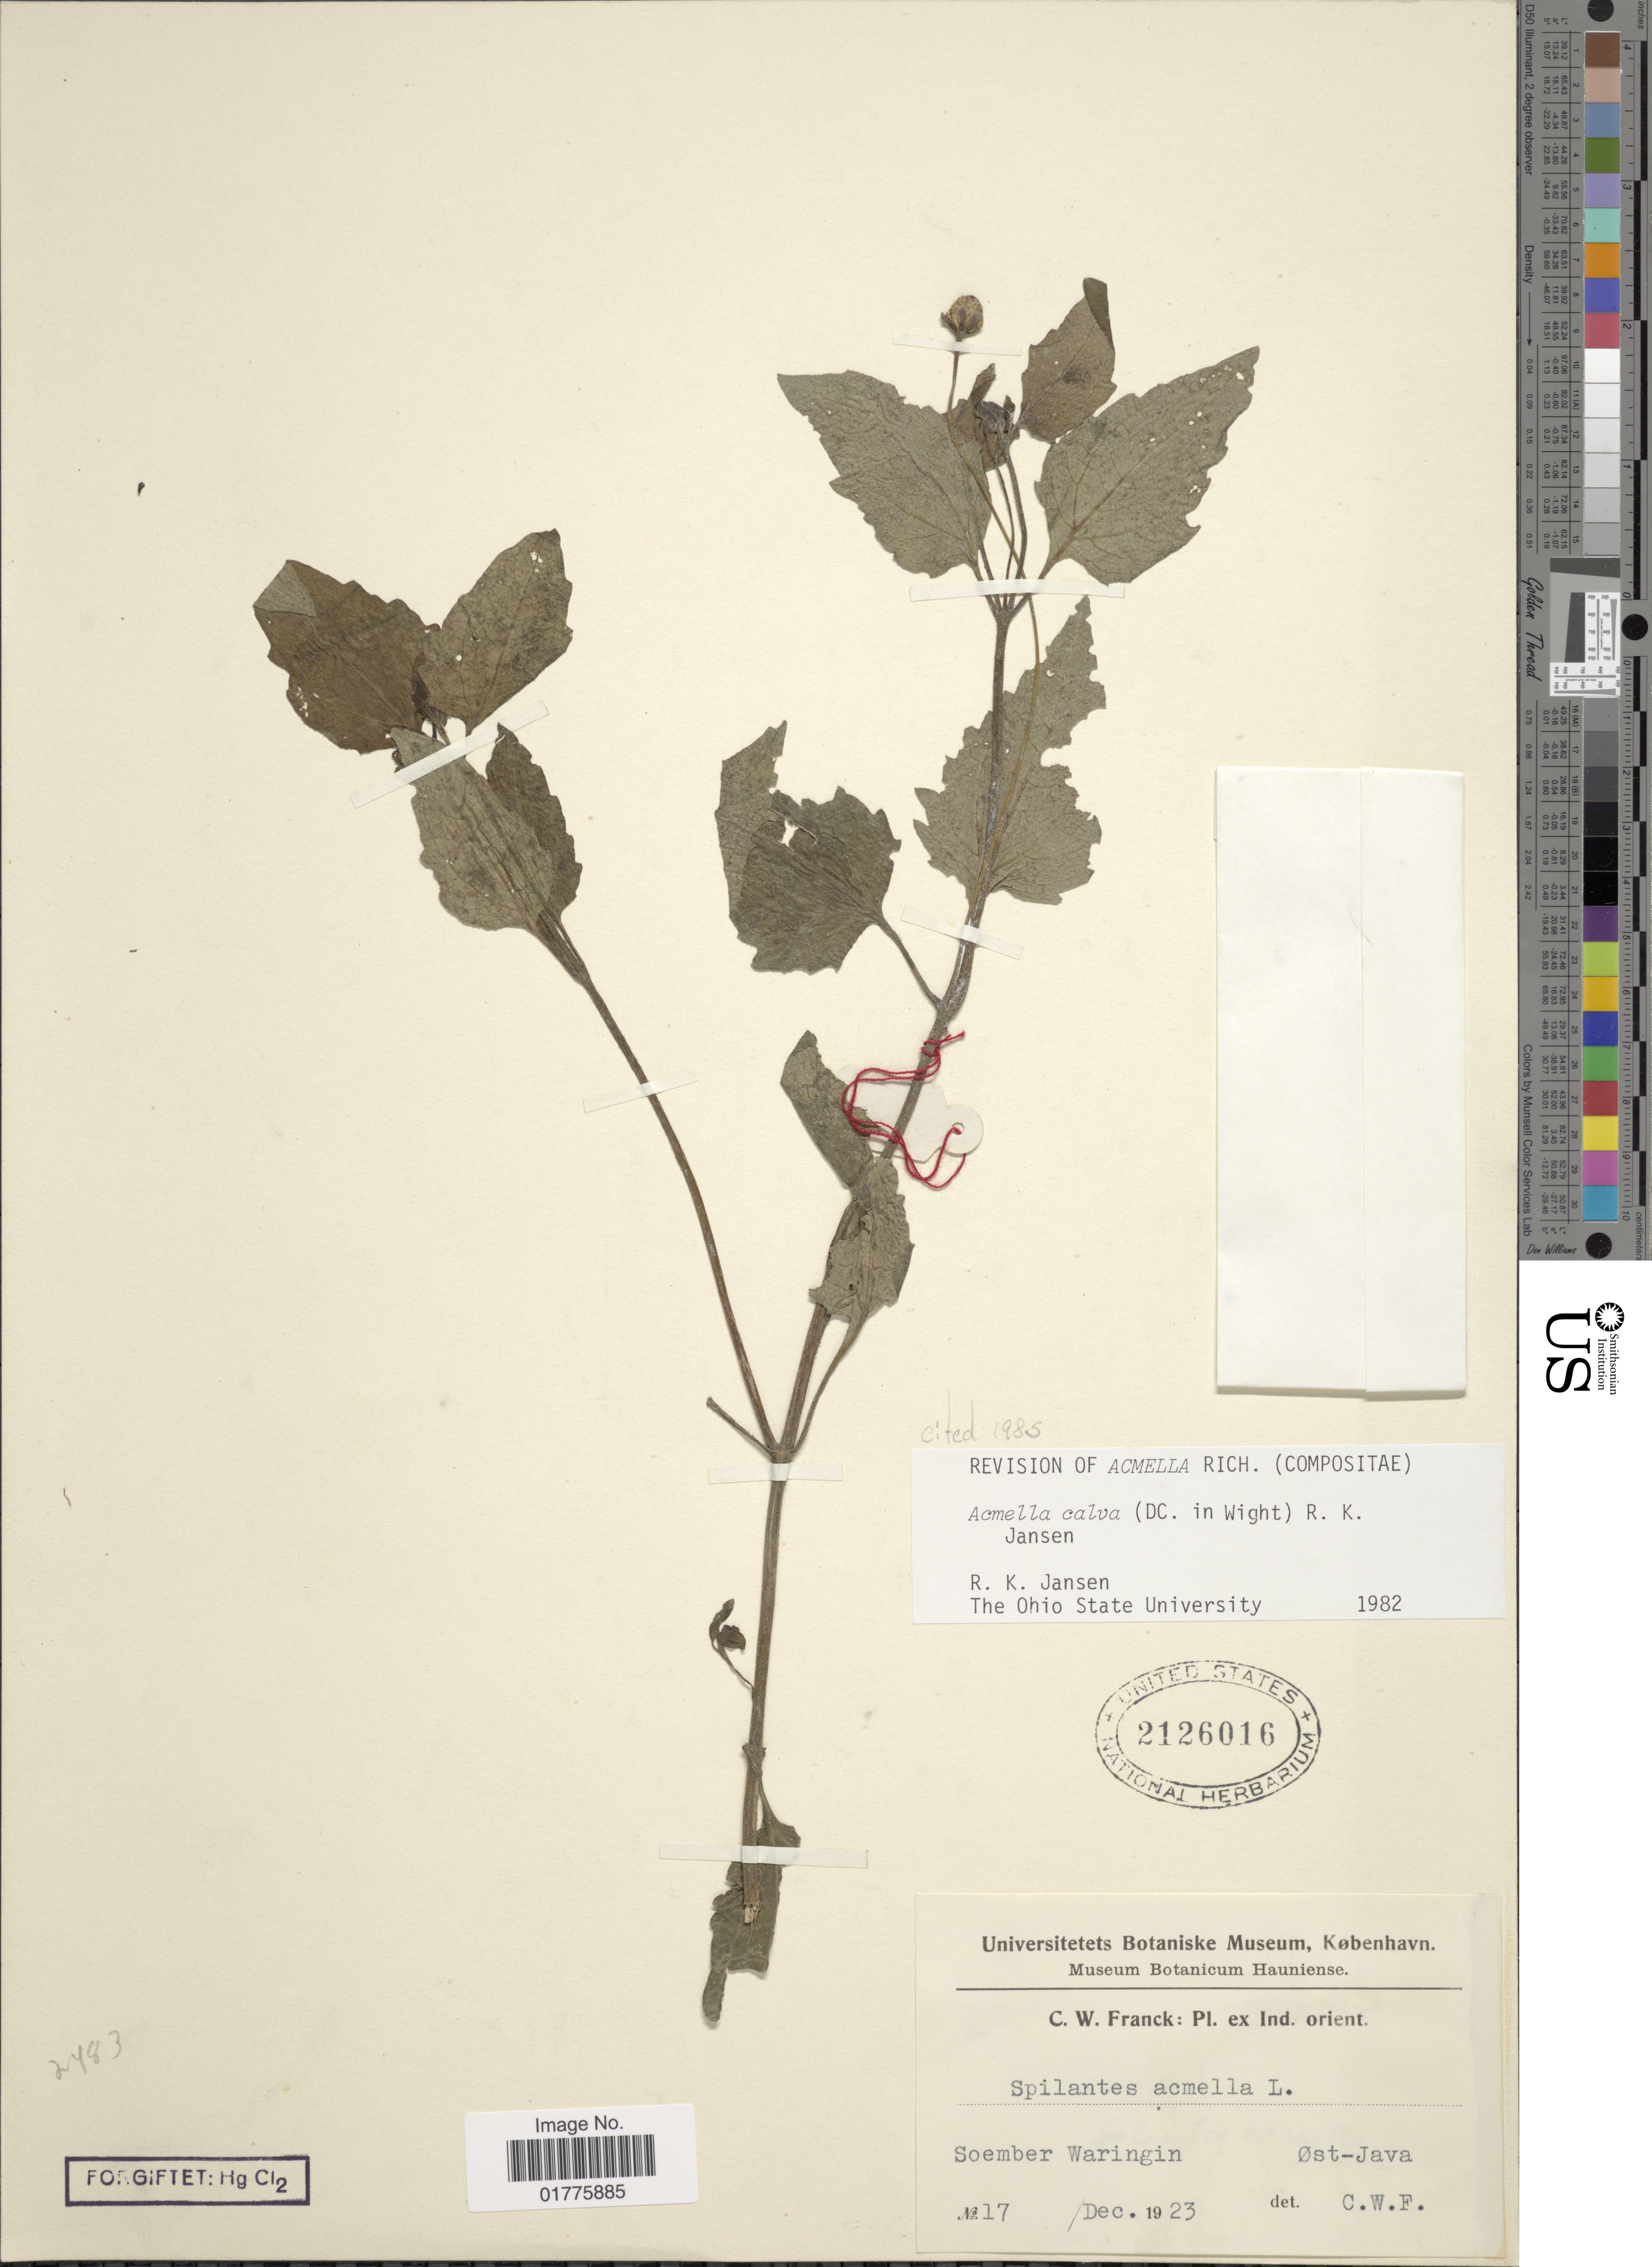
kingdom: Plantae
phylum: Tracheophyta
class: Magnoliopsida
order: Asterales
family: Asteraceae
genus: Acmella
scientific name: Acmella calva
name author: DC.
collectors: C. Franck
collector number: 17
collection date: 1923-12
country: Indonesia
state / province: Java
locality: Soember Waringin, Ost-Java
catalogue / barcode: US 2126016